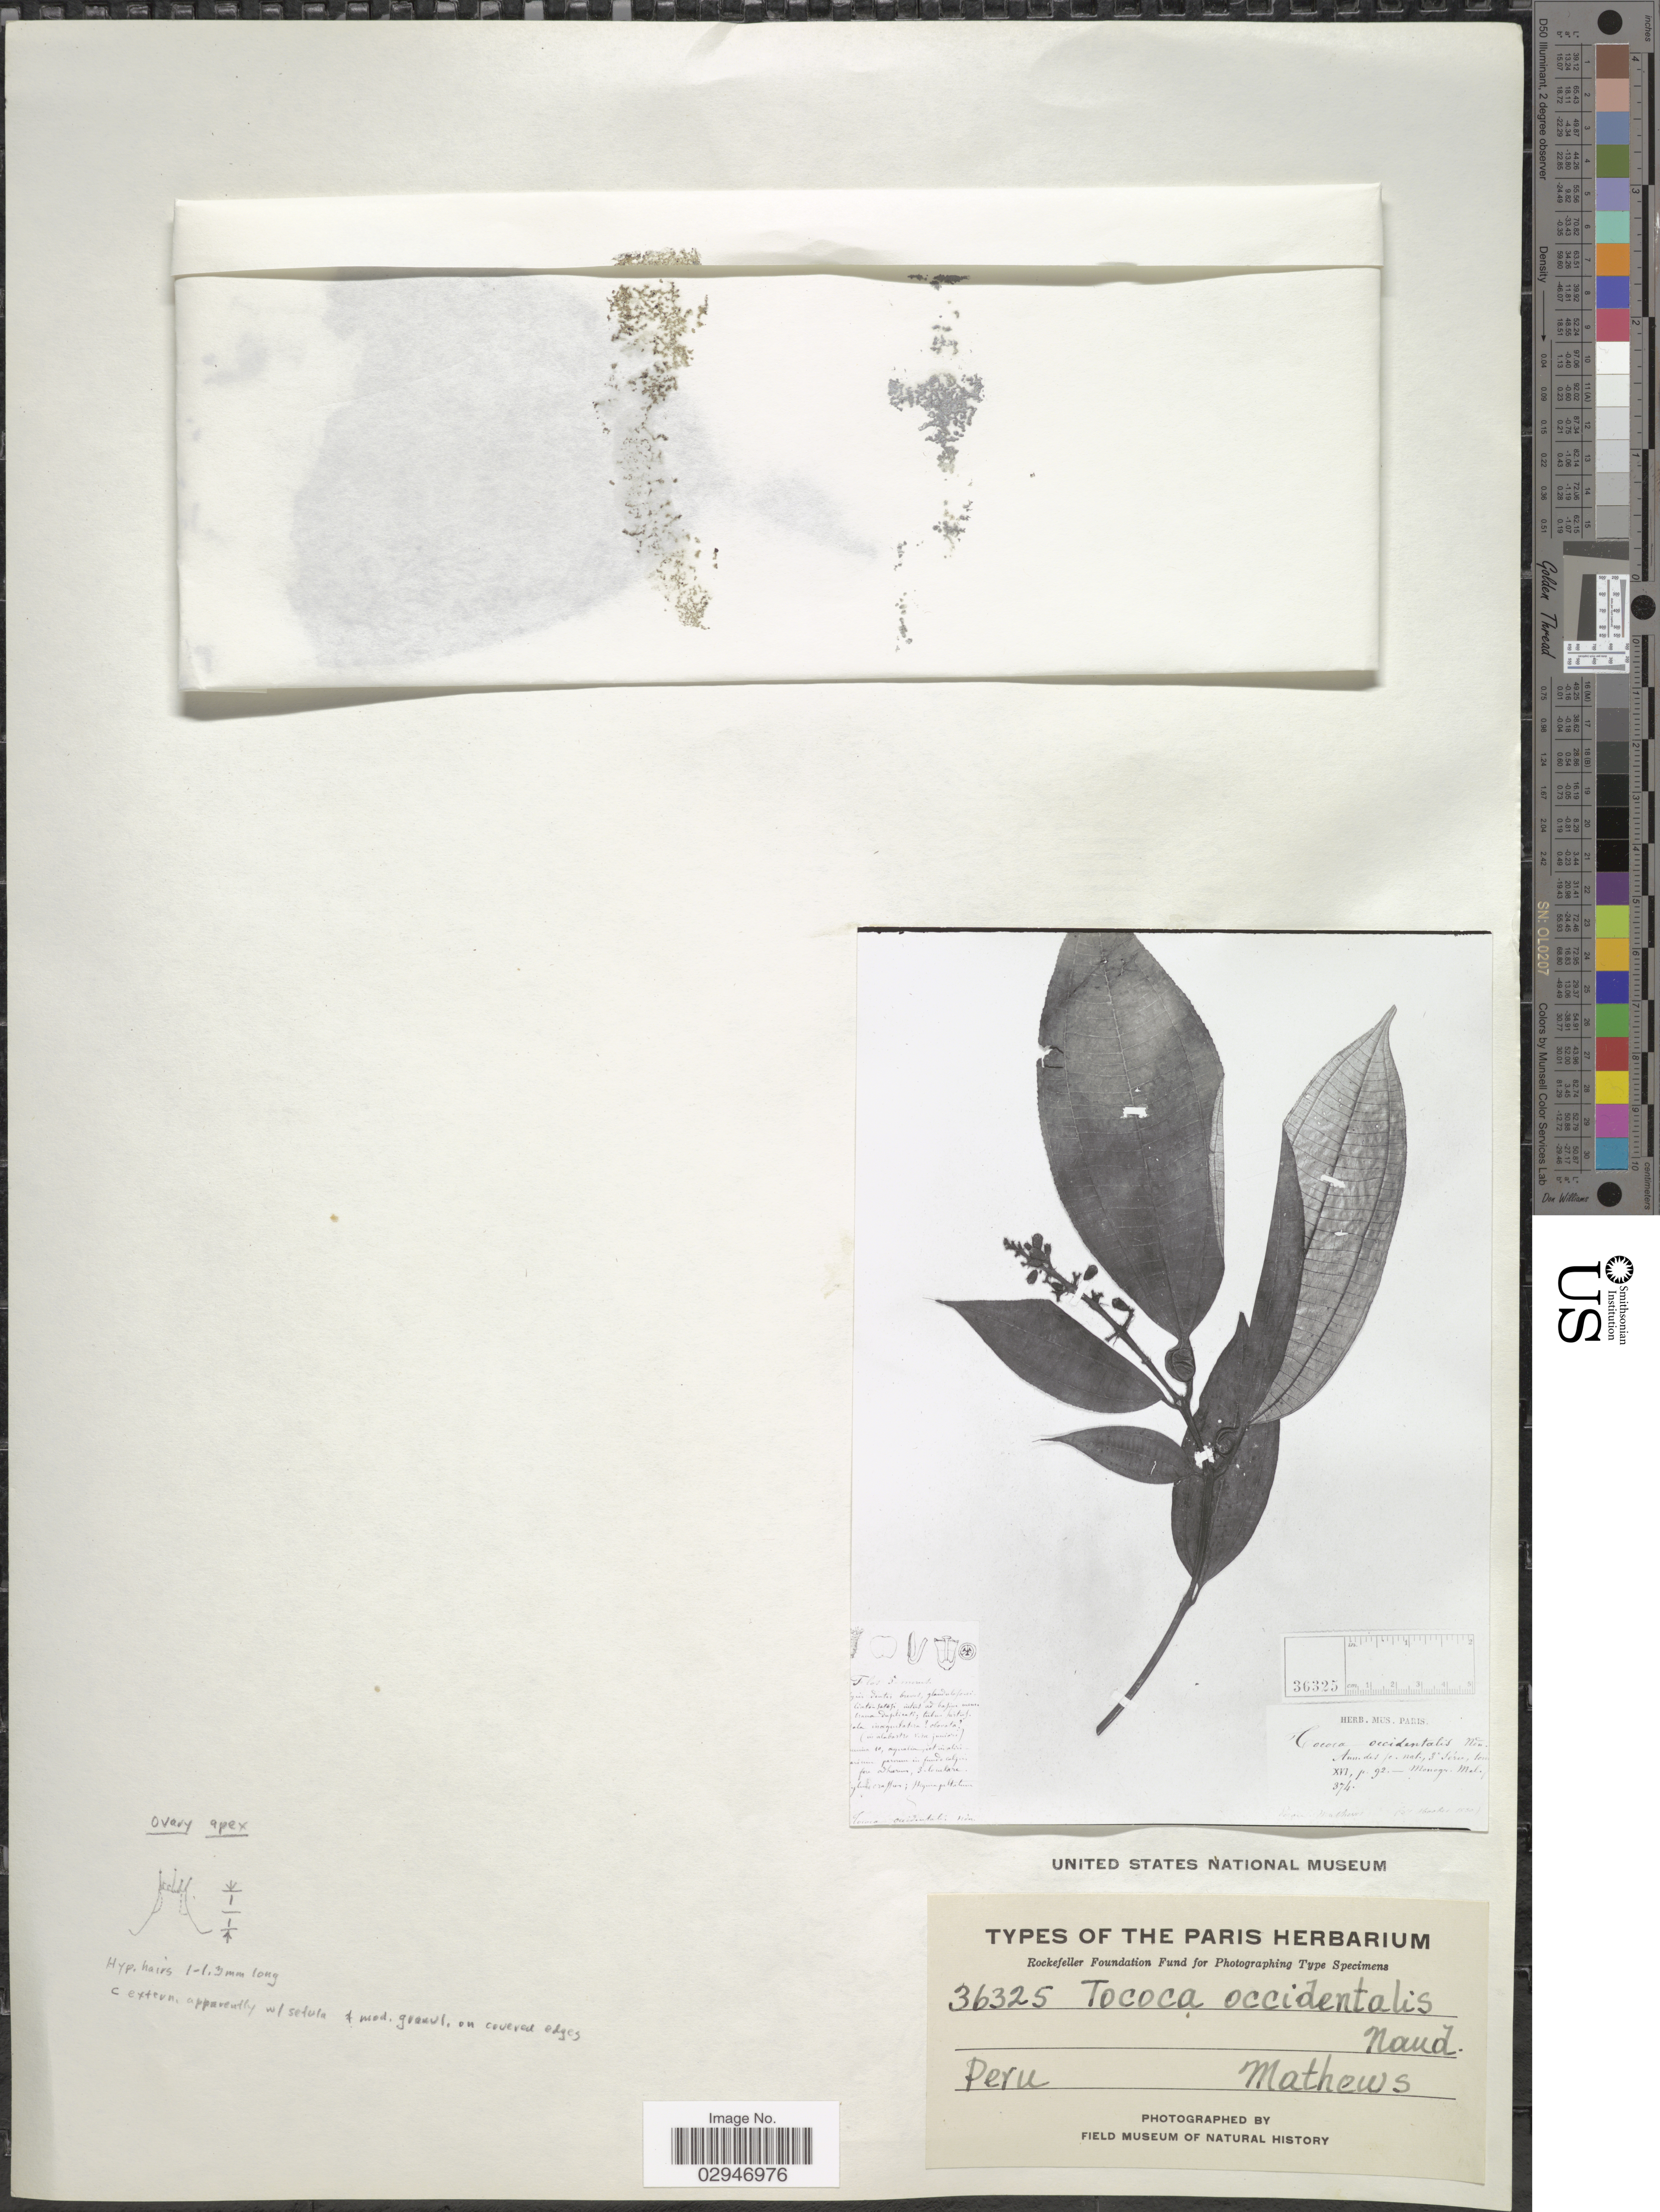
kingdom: Plantae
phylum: Tracheophyta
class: Magnoliopsida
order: Myrtales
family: Melastomataceae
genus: Tococa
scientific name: Tococa occidentalis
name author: Naudin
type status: Type Collection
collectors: -- Matthews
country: Peru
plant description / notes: Photograph and fragmentary material of type specimen ex herb. Paris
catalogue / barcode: US 102989